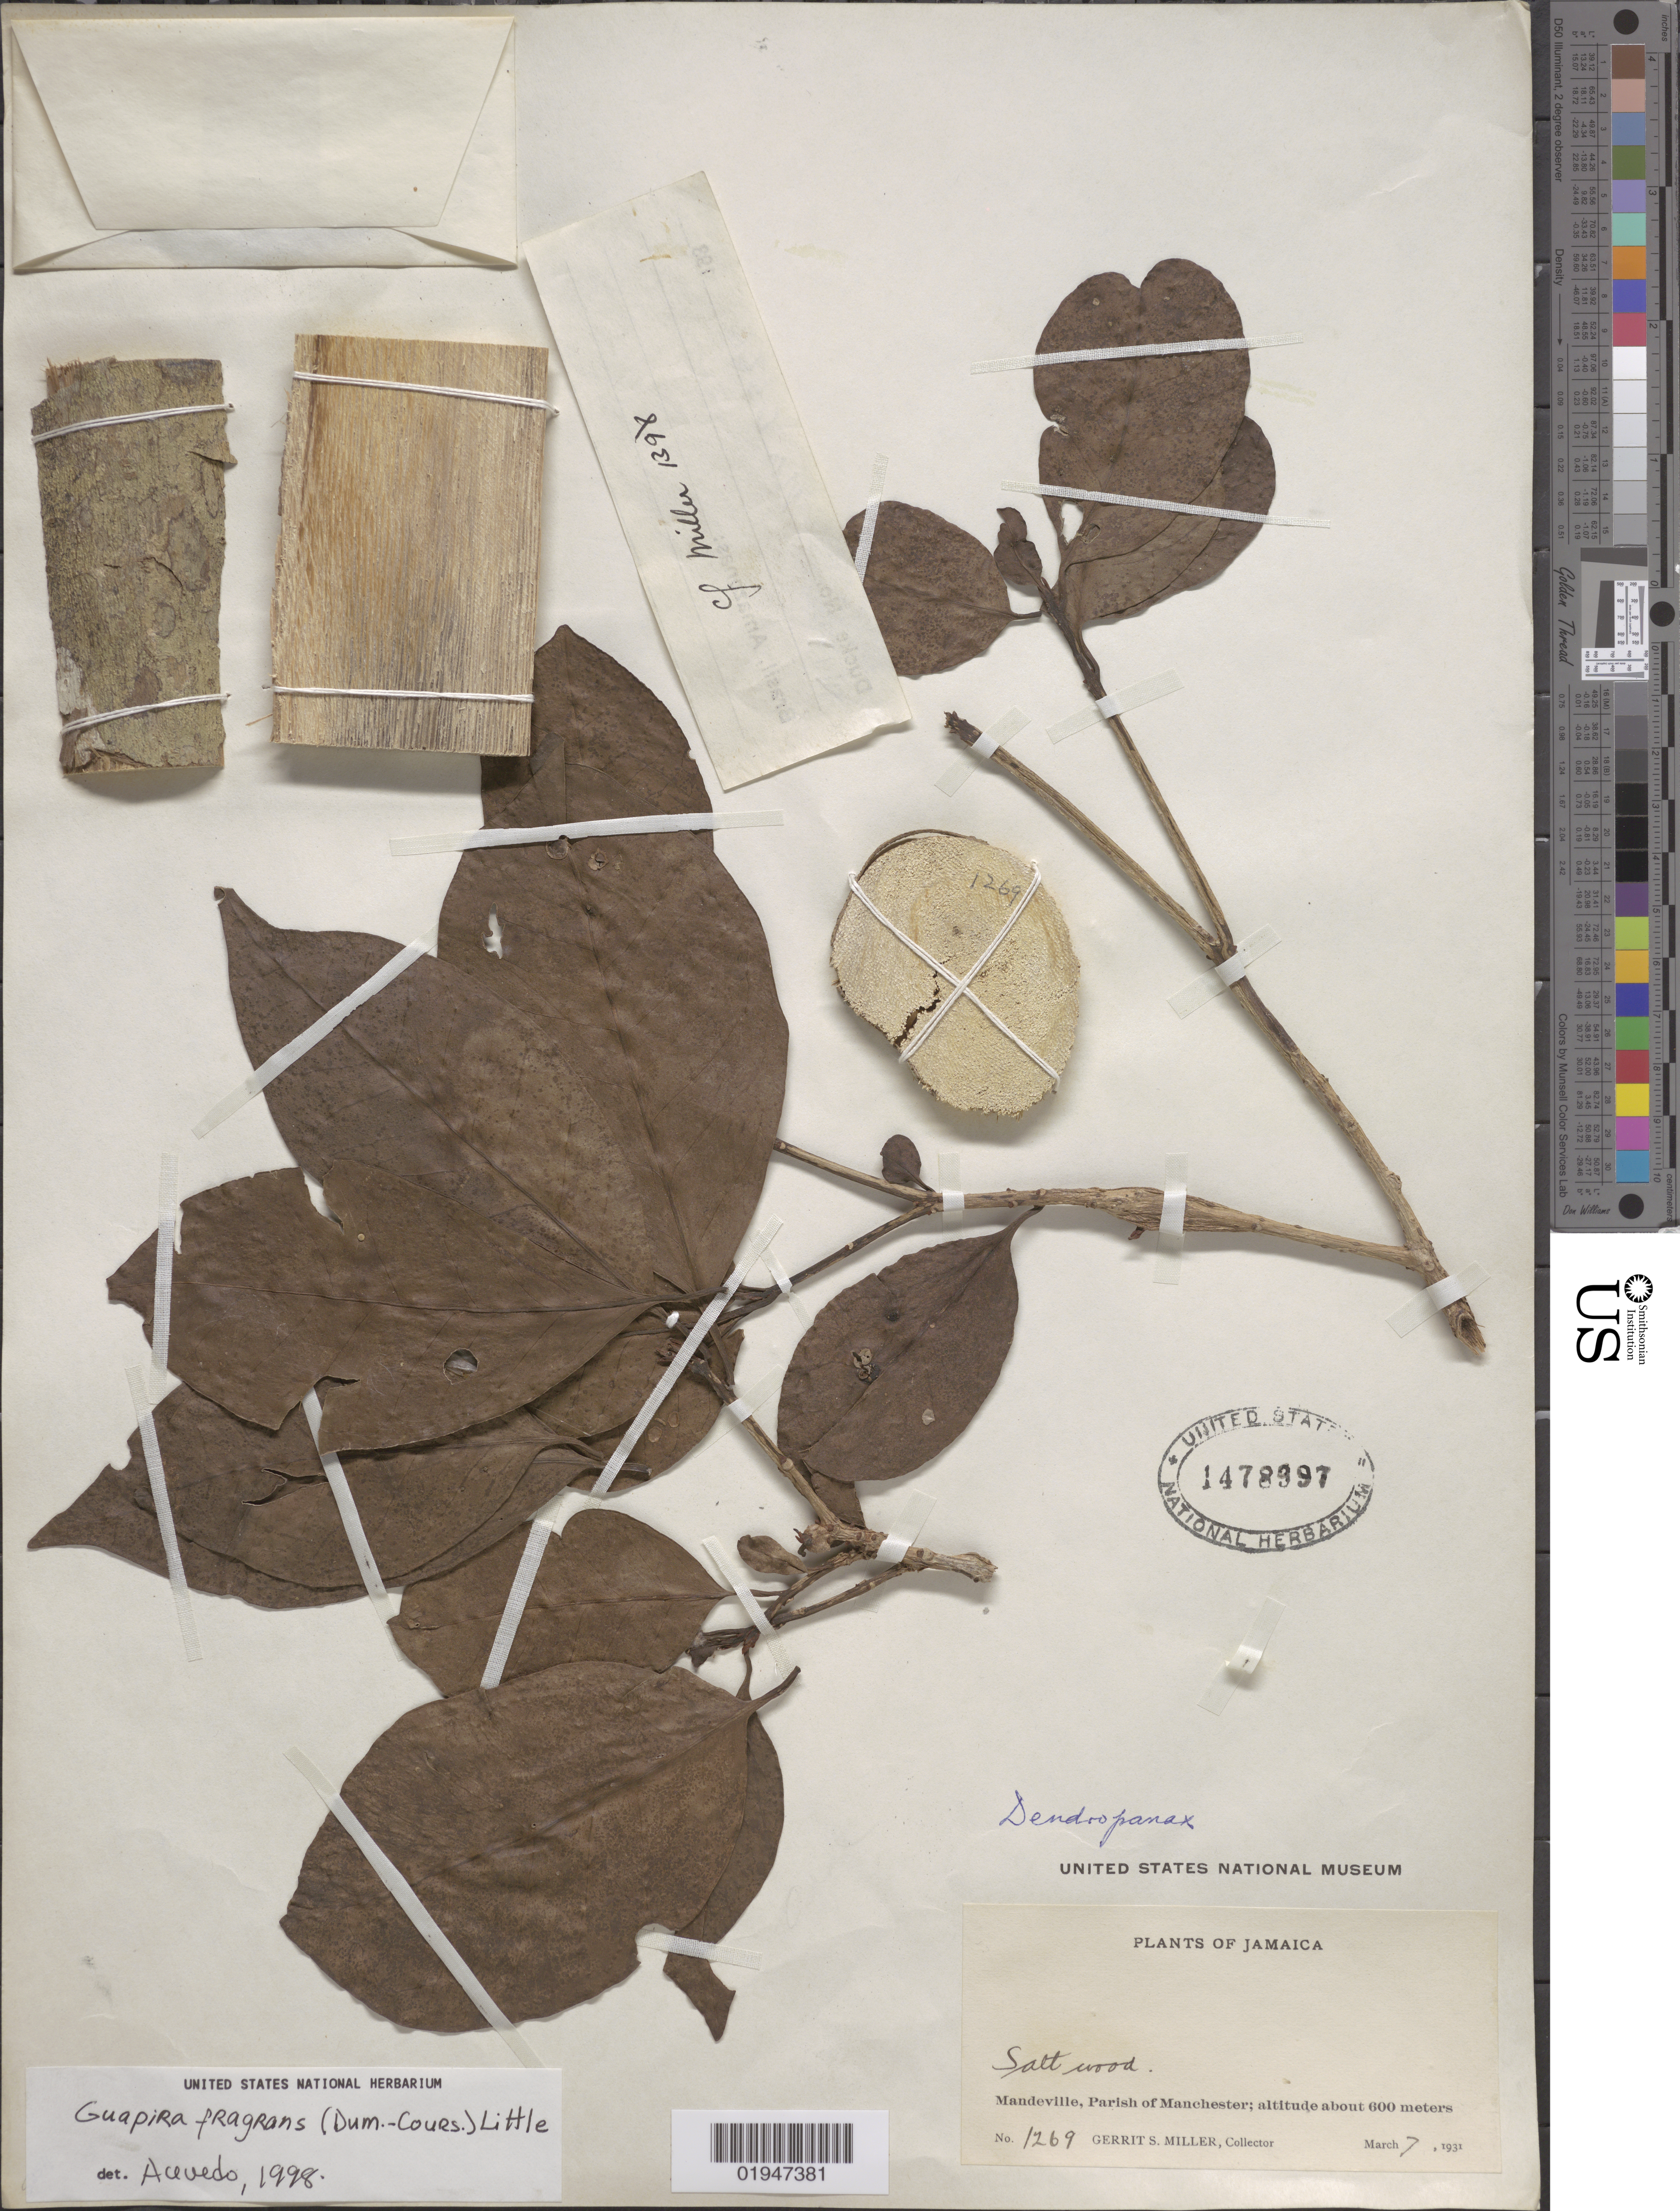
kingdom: Plantae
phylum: Tracheophyta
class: Magnoliopsida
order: Caryophyllales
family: Nyctaginaceae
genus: Guapira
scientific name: Guapira fragrans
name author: (Dum. Cours.) Little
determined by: Acevedo-Rodríguez, P., (BOT), Smithsonian Institution - National Museum of Natural History (UNITED STATES)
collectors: G. S. Miller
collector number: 1269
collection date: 1931-03-07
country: Jamaica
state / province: Manchester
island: Jamaica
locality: Mandeville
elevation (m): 600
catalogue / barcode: US 1478997